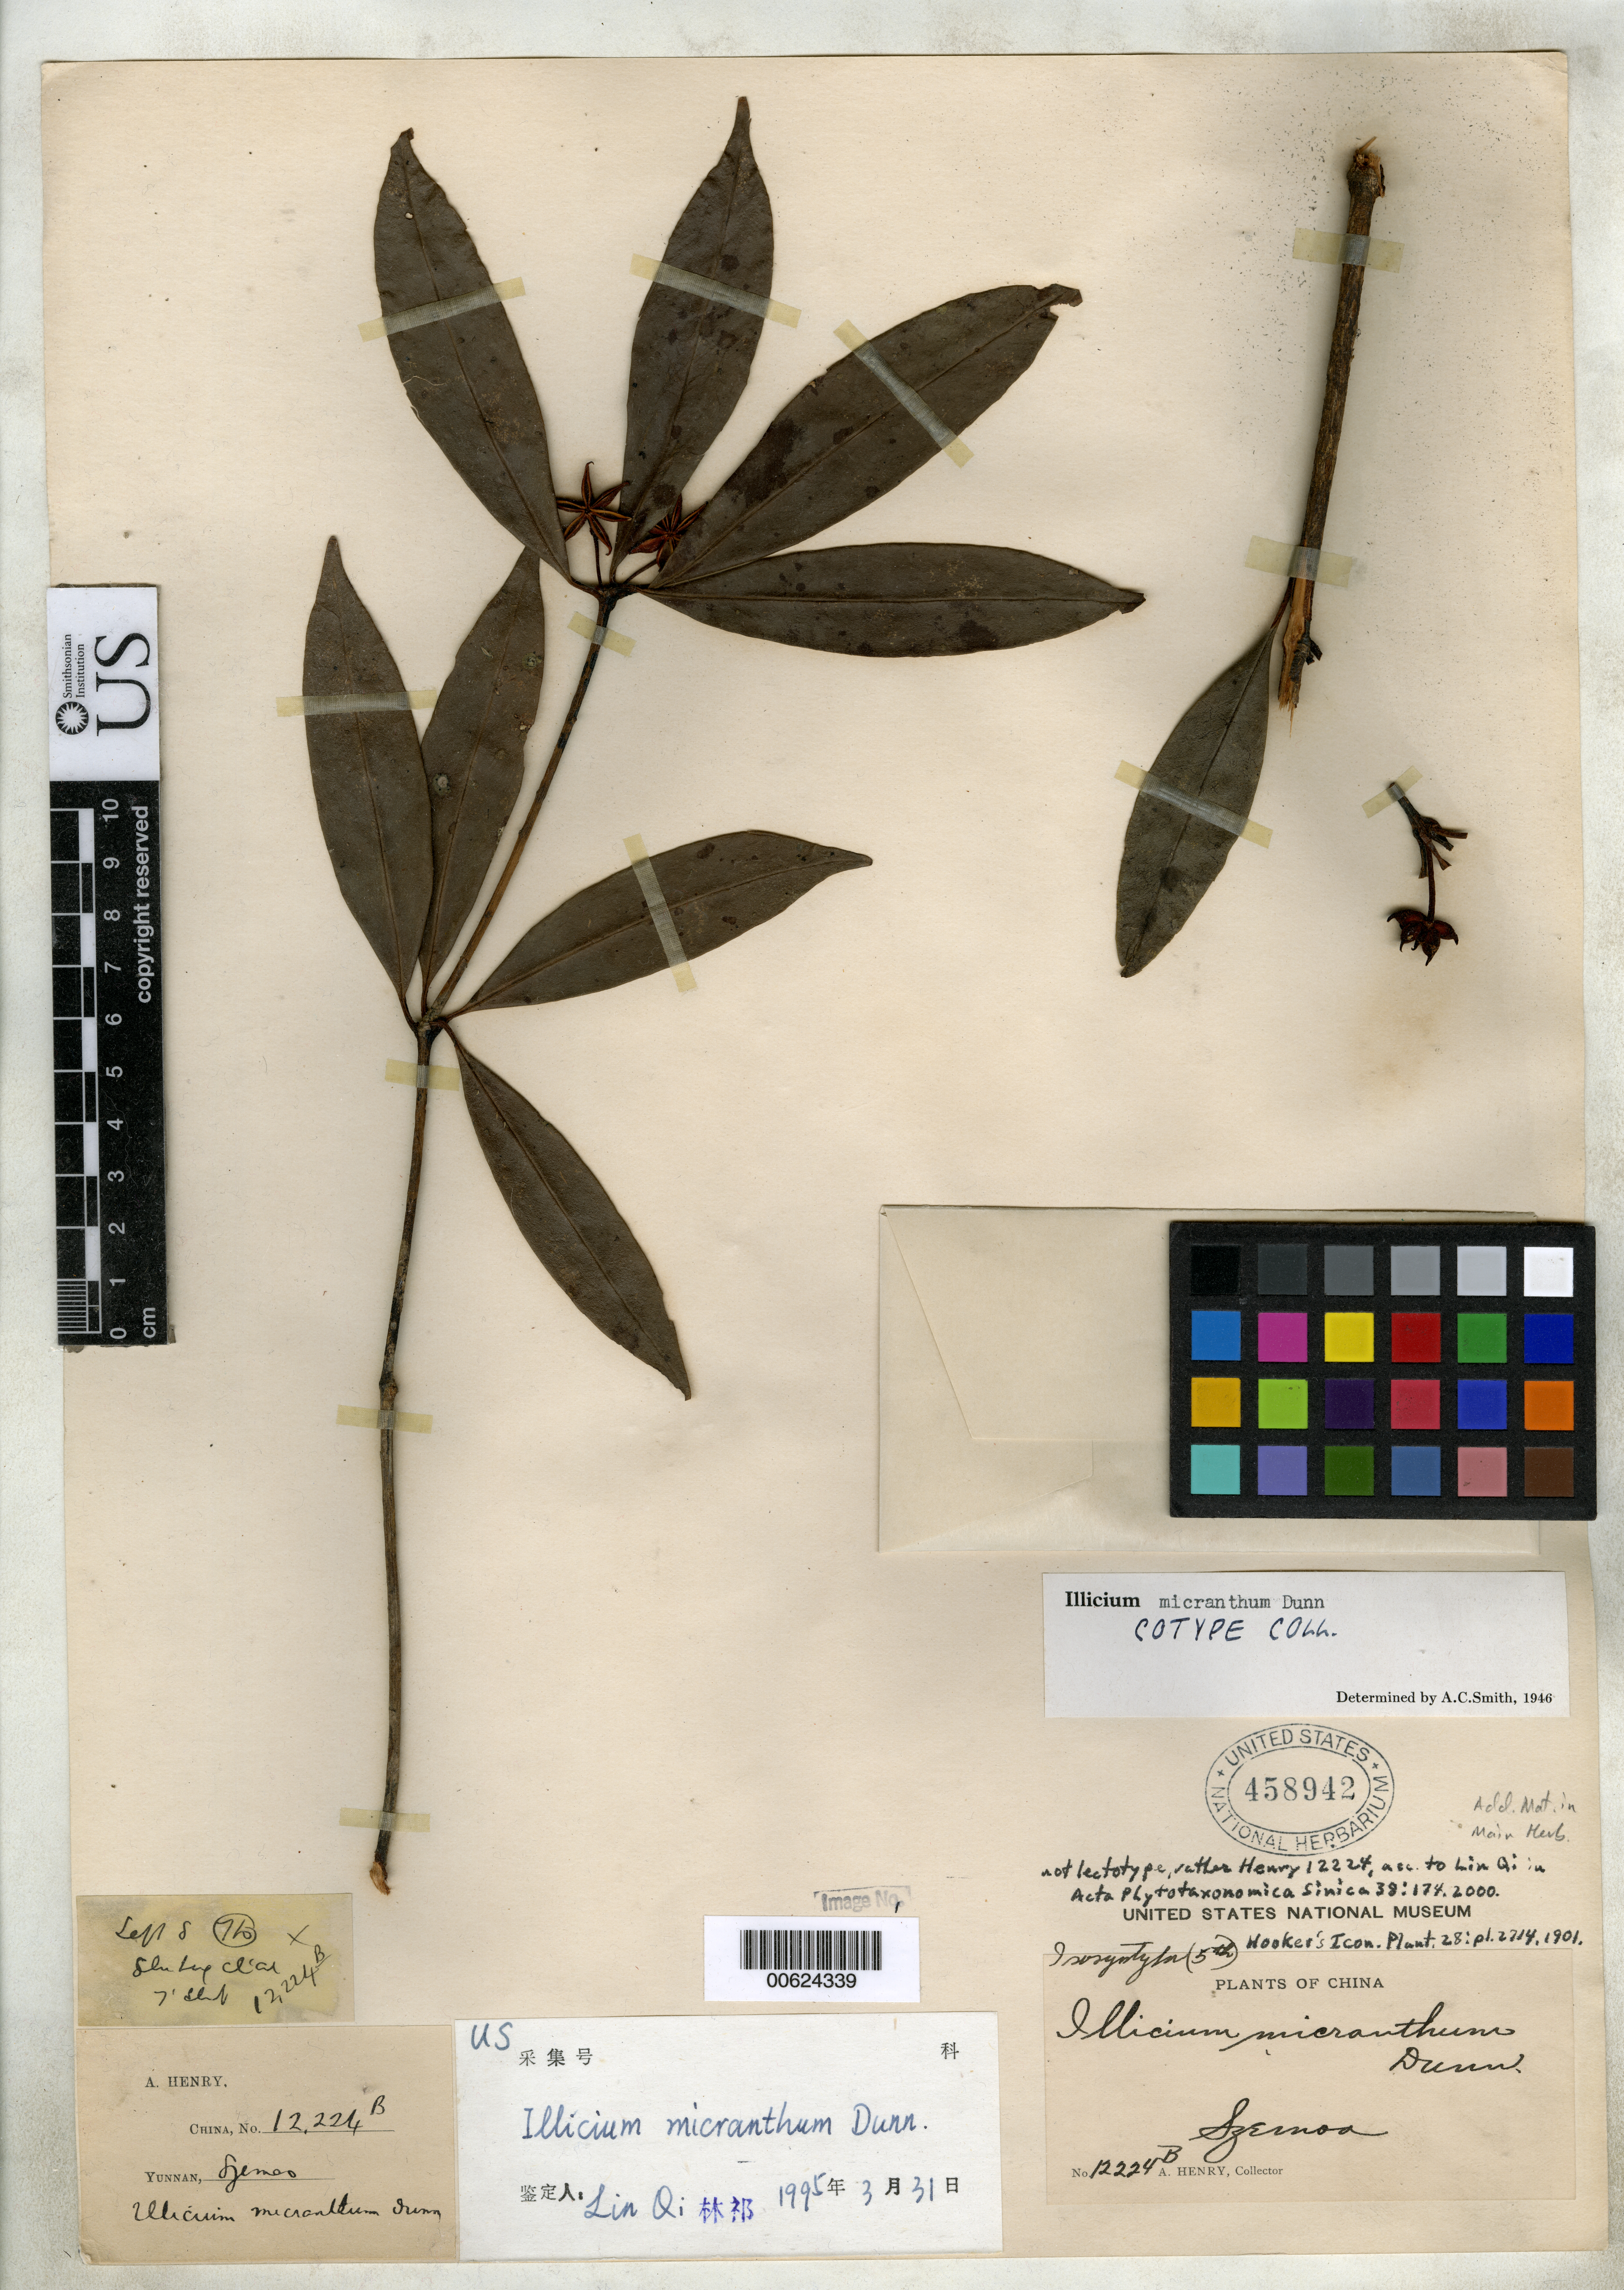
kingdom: Plantae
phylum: Tracheophyta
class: Magnoliopsida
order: Austrobaileyales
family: Schisandraceae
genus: Illicium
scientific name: Illicium micranthum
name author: Dunn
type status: Isosyntype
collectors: A. Henry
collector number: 12224 B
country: China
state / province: Yunnan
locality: Szemoa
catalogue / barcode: US 458942